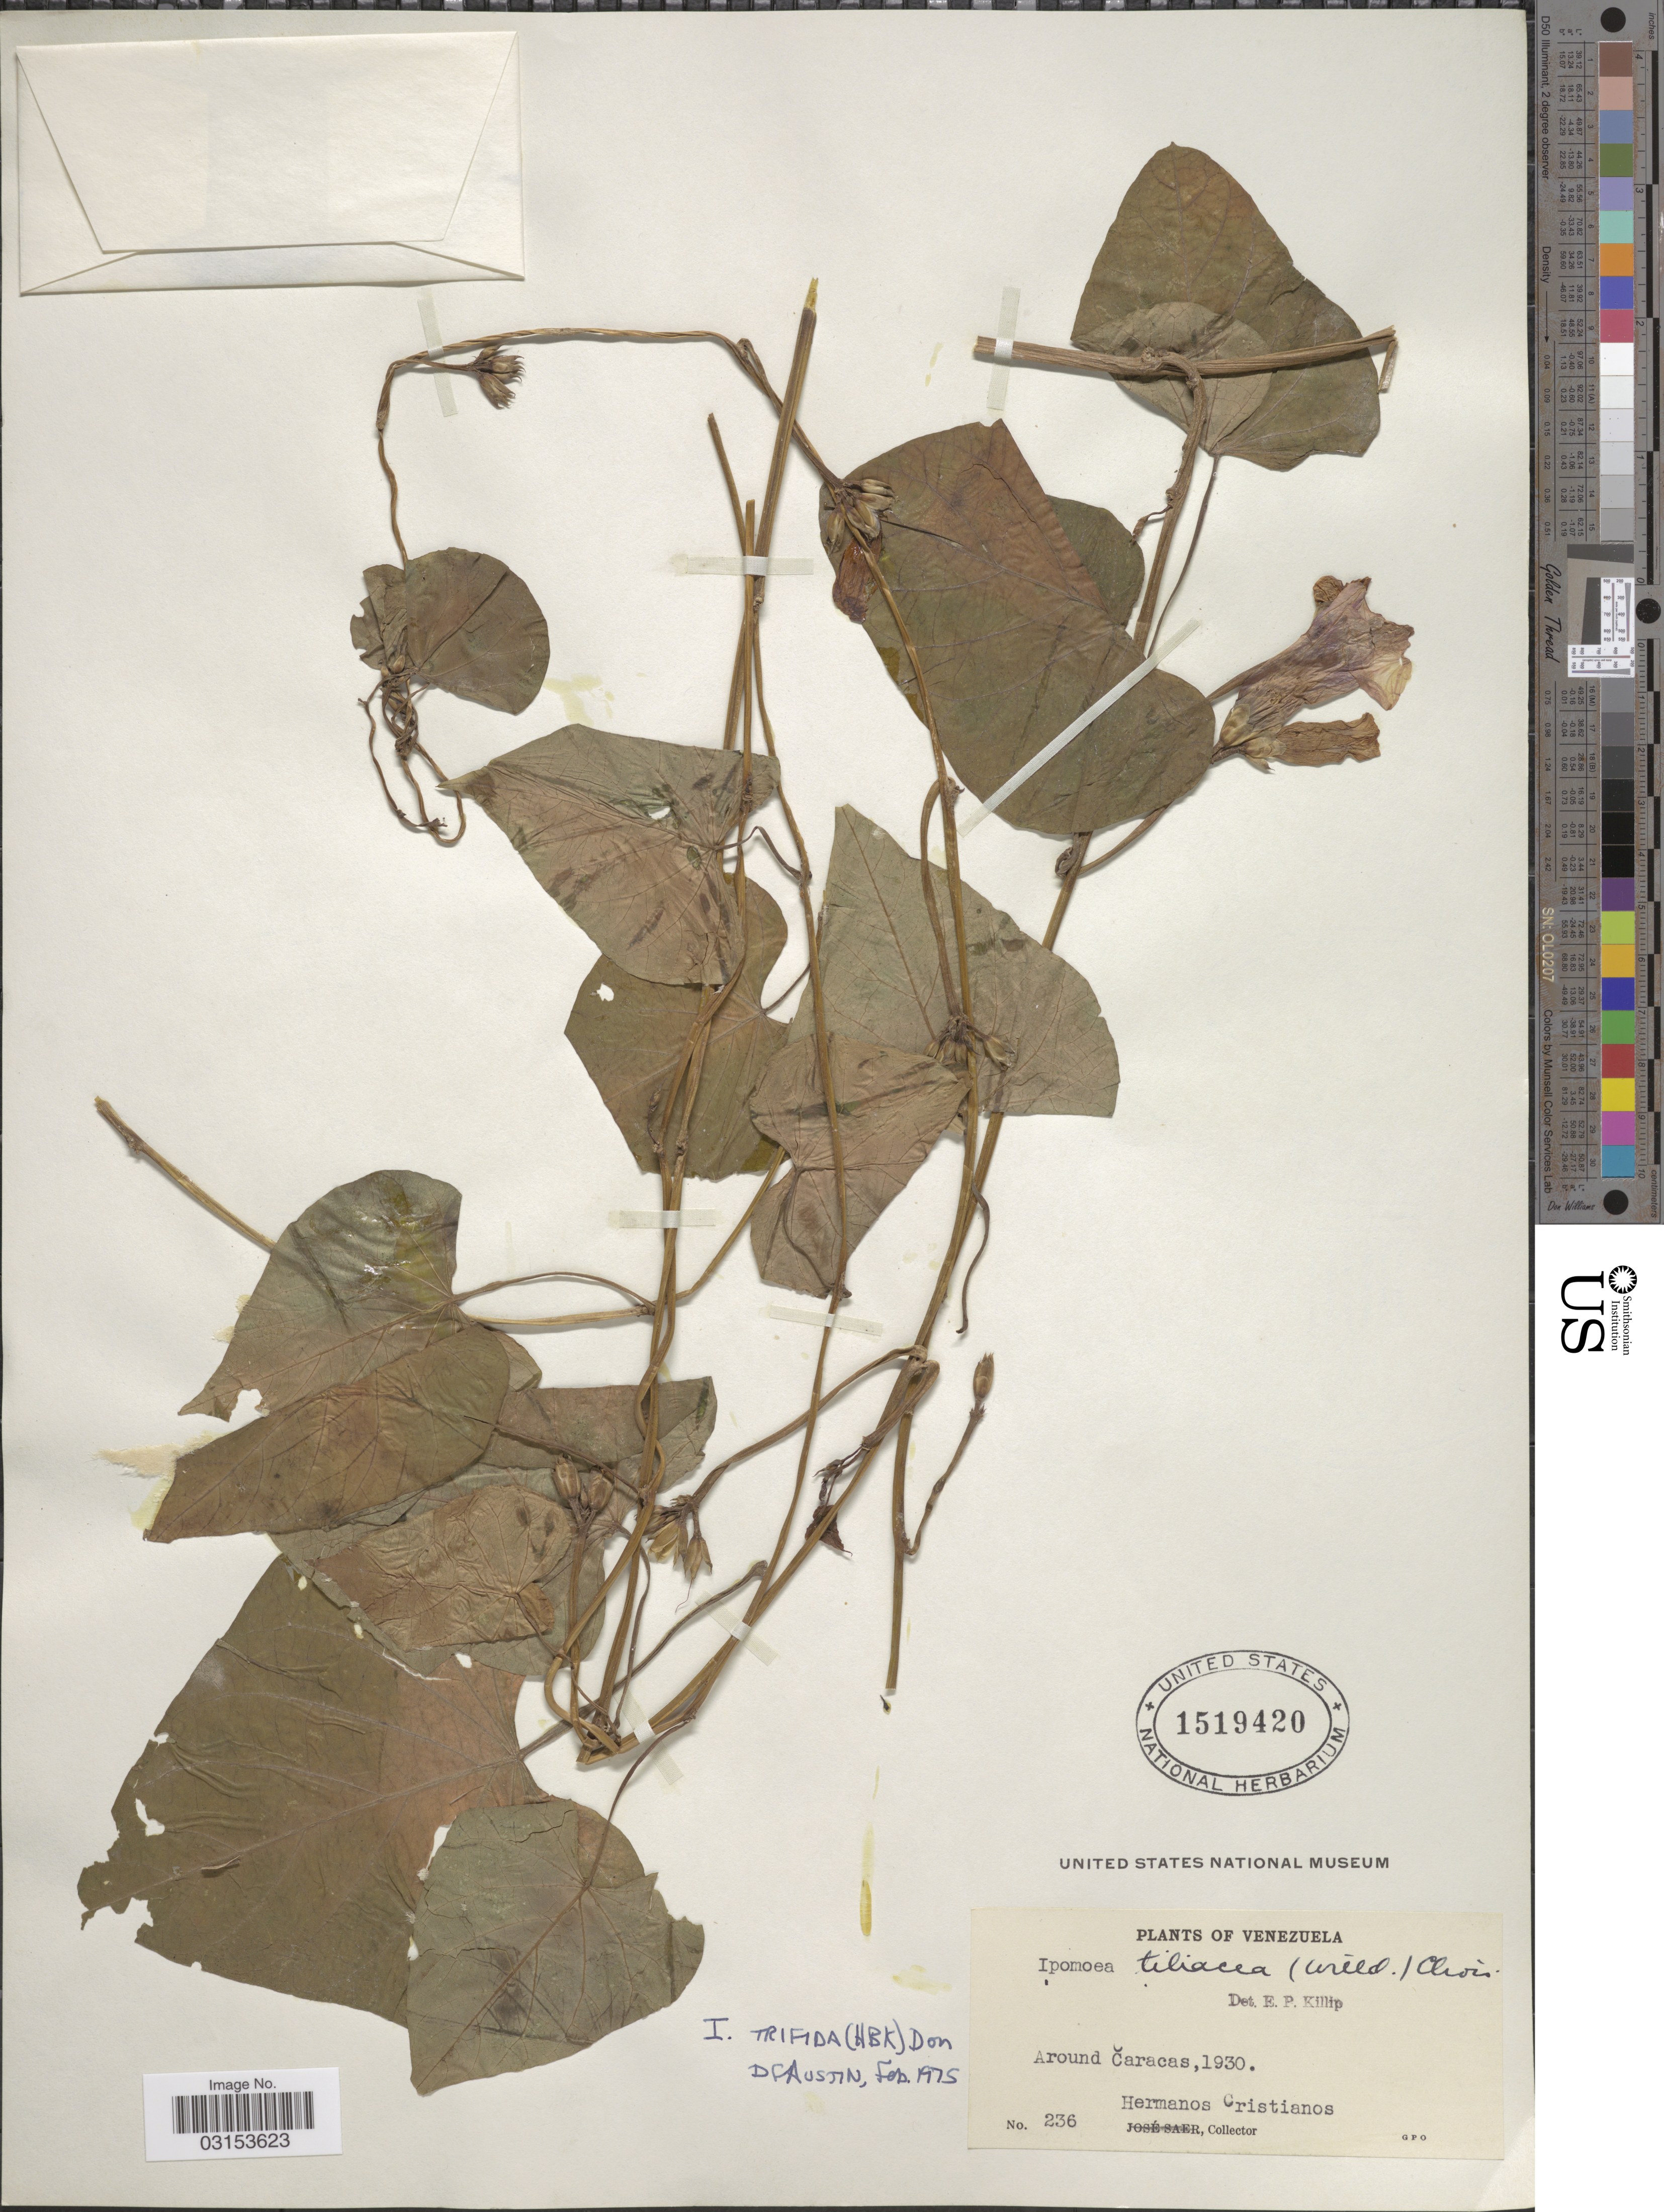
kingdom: Plantae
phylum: Tracheophyta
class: Magnoliopsida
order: Solanales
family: Convolvulaceae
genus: Ipomoea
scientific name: Ipomoea trifida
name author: (Kunth) G. Don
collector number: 236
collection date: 1930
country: Venezuela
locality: Around Caracas.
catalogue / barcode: US 1519420